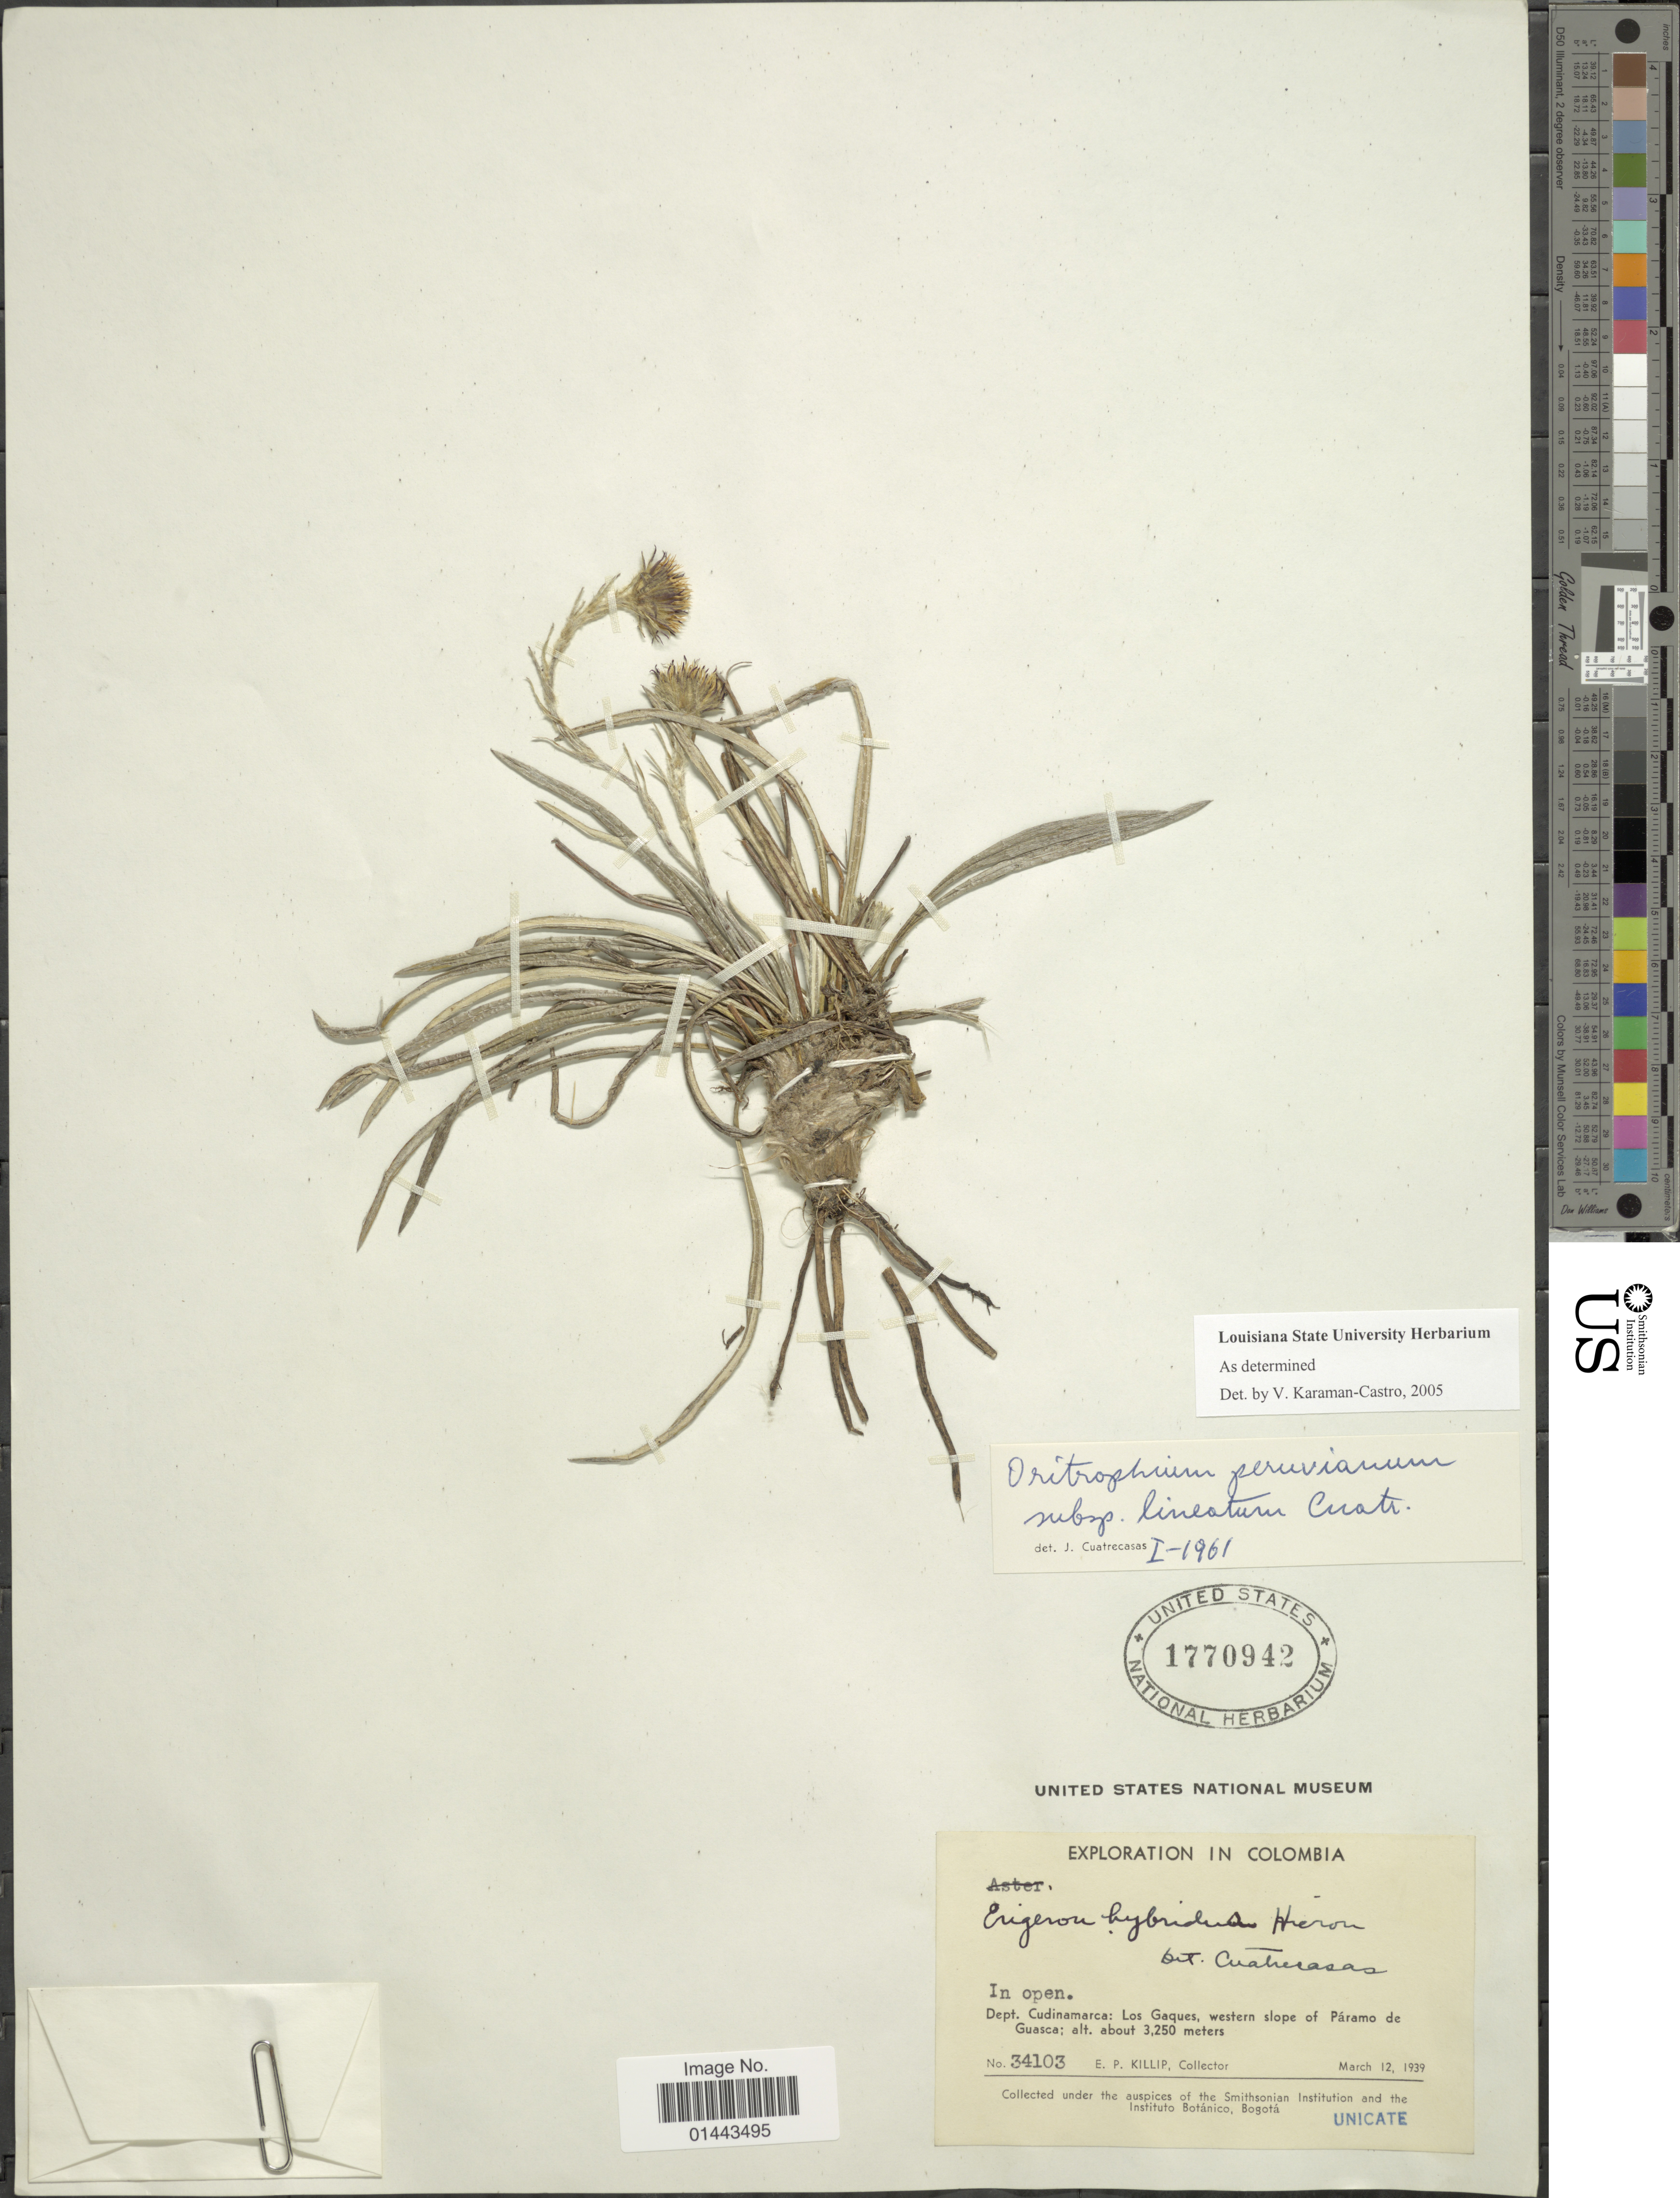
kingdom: Plantae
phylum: Tracheophyta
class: Magnoliopsida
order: Asterales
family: Asteraceae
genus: Oritrophium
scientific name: Oritrophium peruvianum f. intermedium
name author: Cuatrec.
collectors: E. P. Killip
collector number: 34103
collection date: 1939-03-12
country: Colombia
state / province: Cundinamarca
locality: Los Gaques, western slope of Paramo de Guasca.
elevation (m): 3250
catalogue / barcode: US 1770942